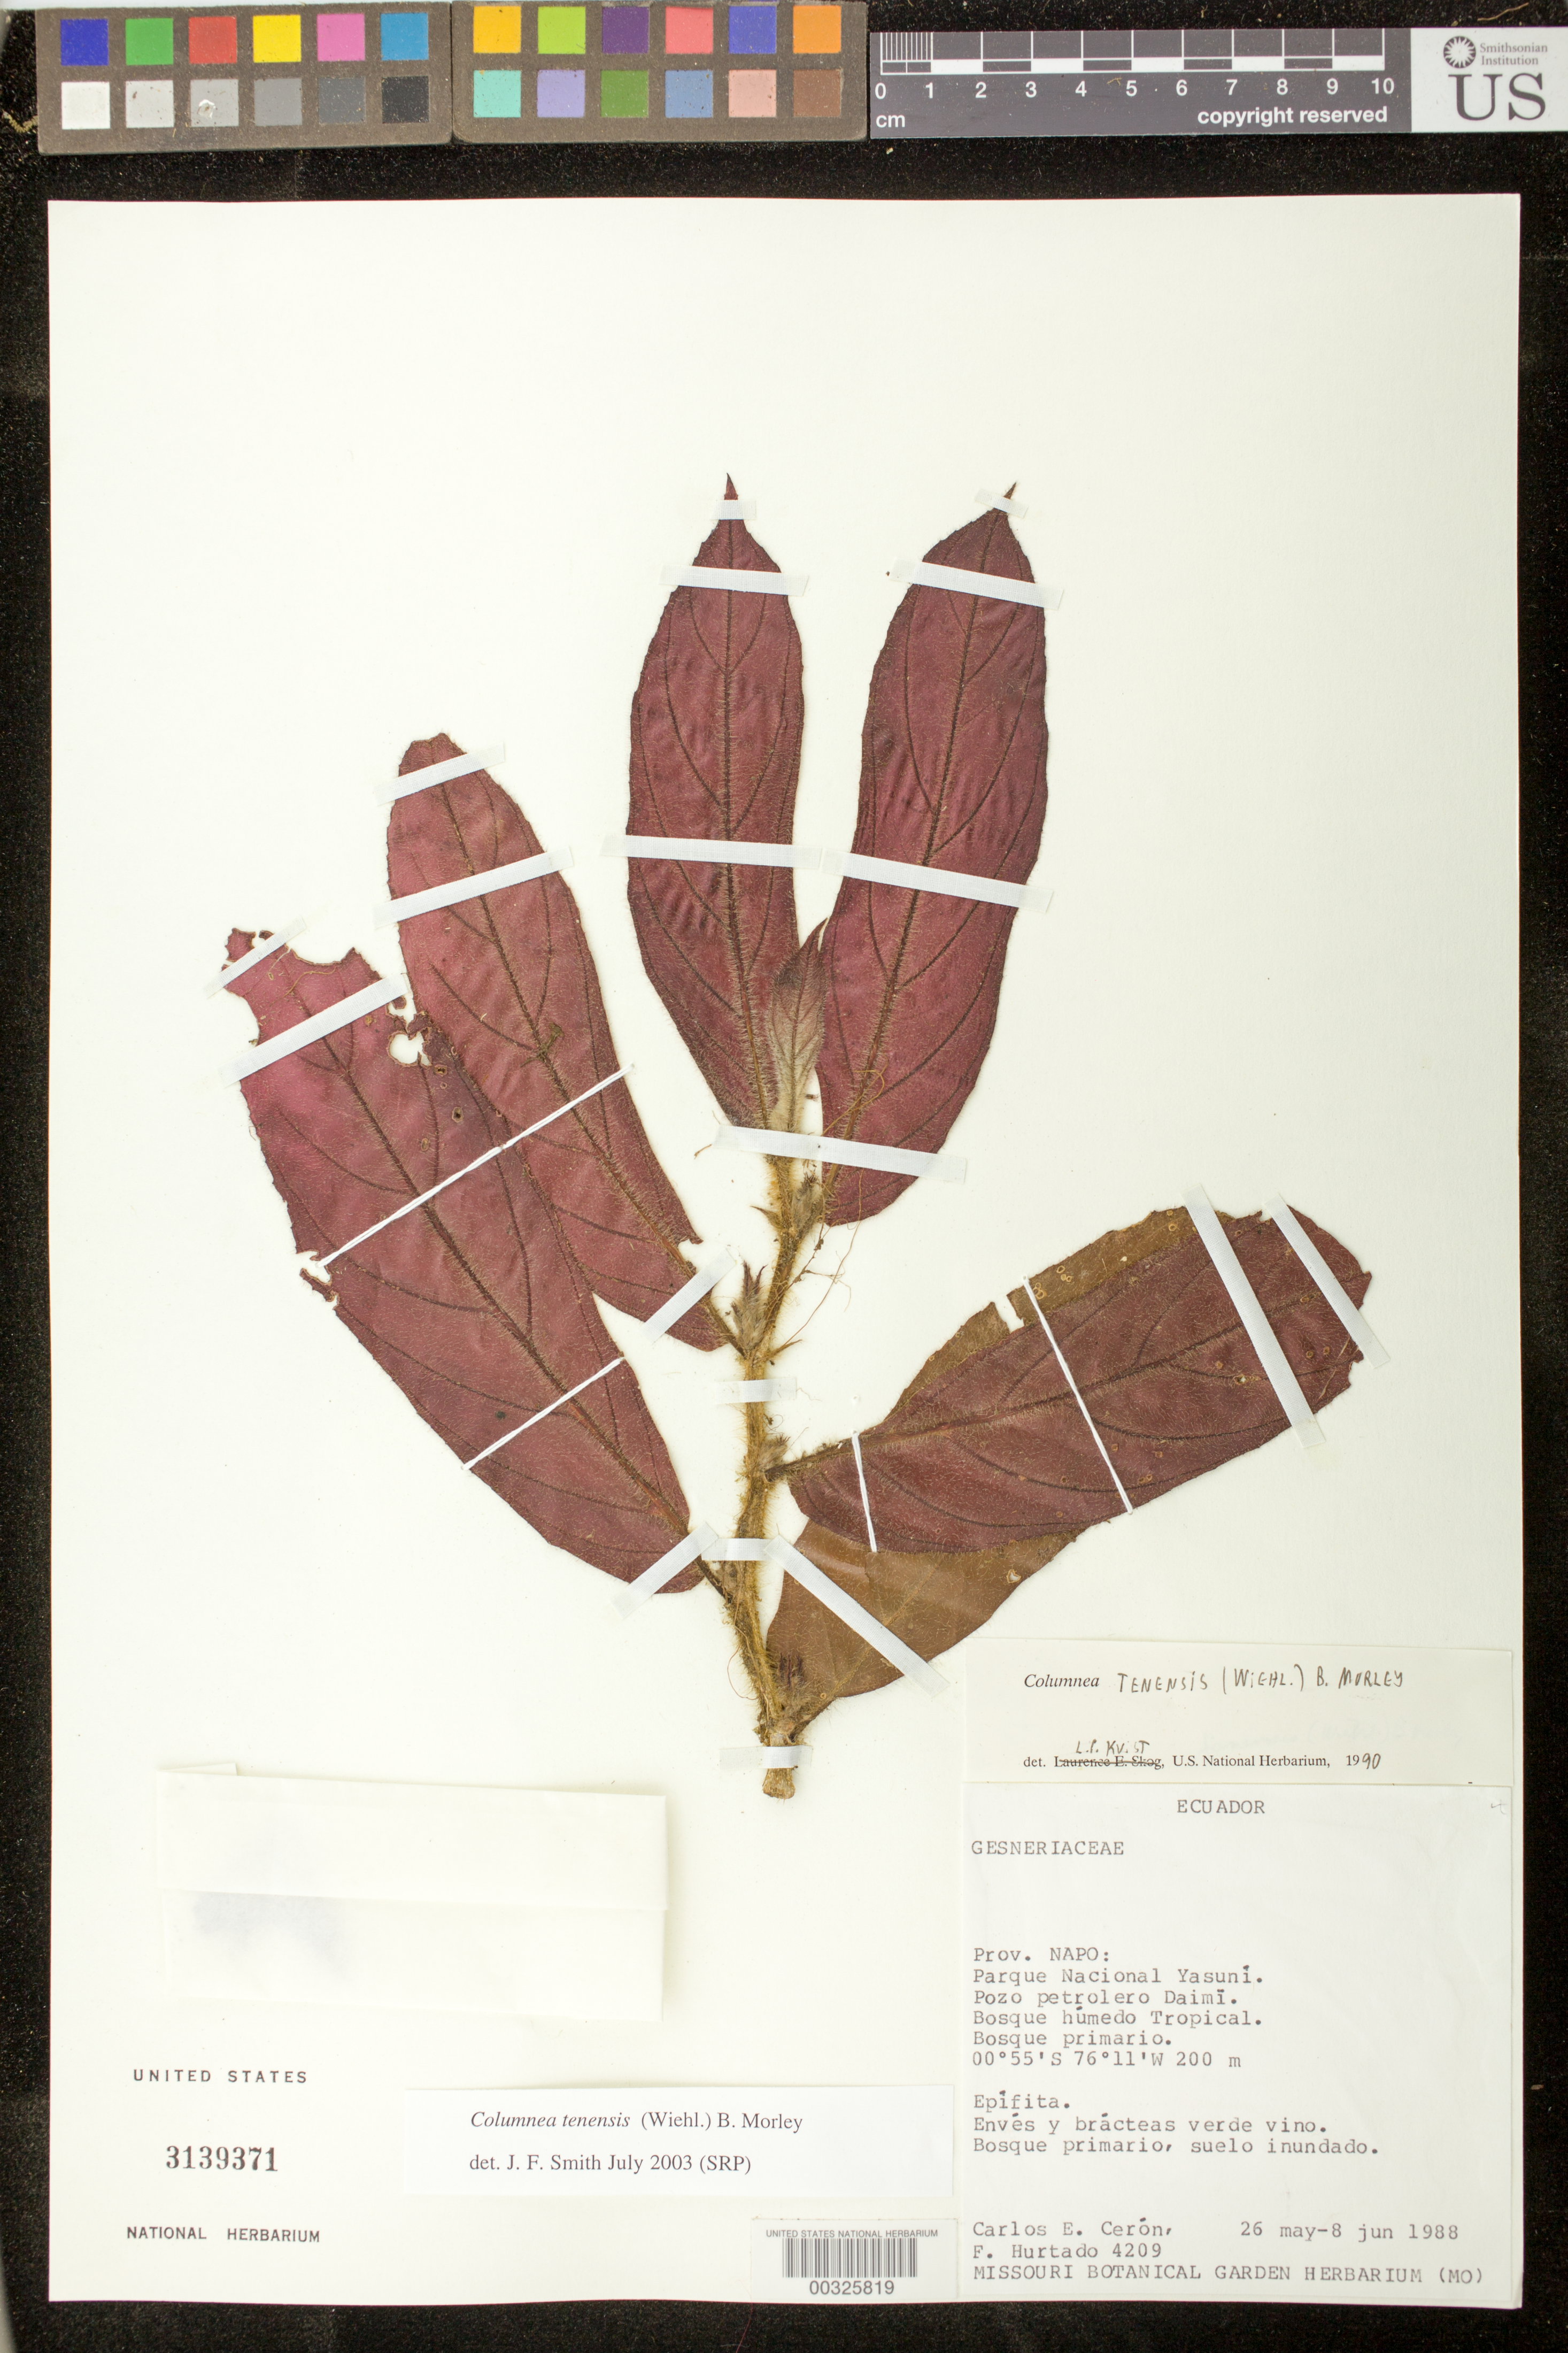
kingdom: Plantae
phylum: Tracheophyta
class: Magnoliopsida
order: Lamiales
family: Gesneriaceae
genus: Columnea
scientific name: Columnea illepida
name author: H.E. Moore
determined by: Clark, J. L.; Skog, Laurence E.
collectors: C. E. Cerón M. & F. Hurtado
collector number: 4209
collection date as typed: May-Jun 1988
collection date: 1988-05/1988-06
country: Ecuador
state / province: Napo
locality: Parque Nacional Yasuni, Daimi Petroleum Well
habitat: Humid tropical forest, primary forest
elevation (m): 200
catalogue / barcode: US 3139371